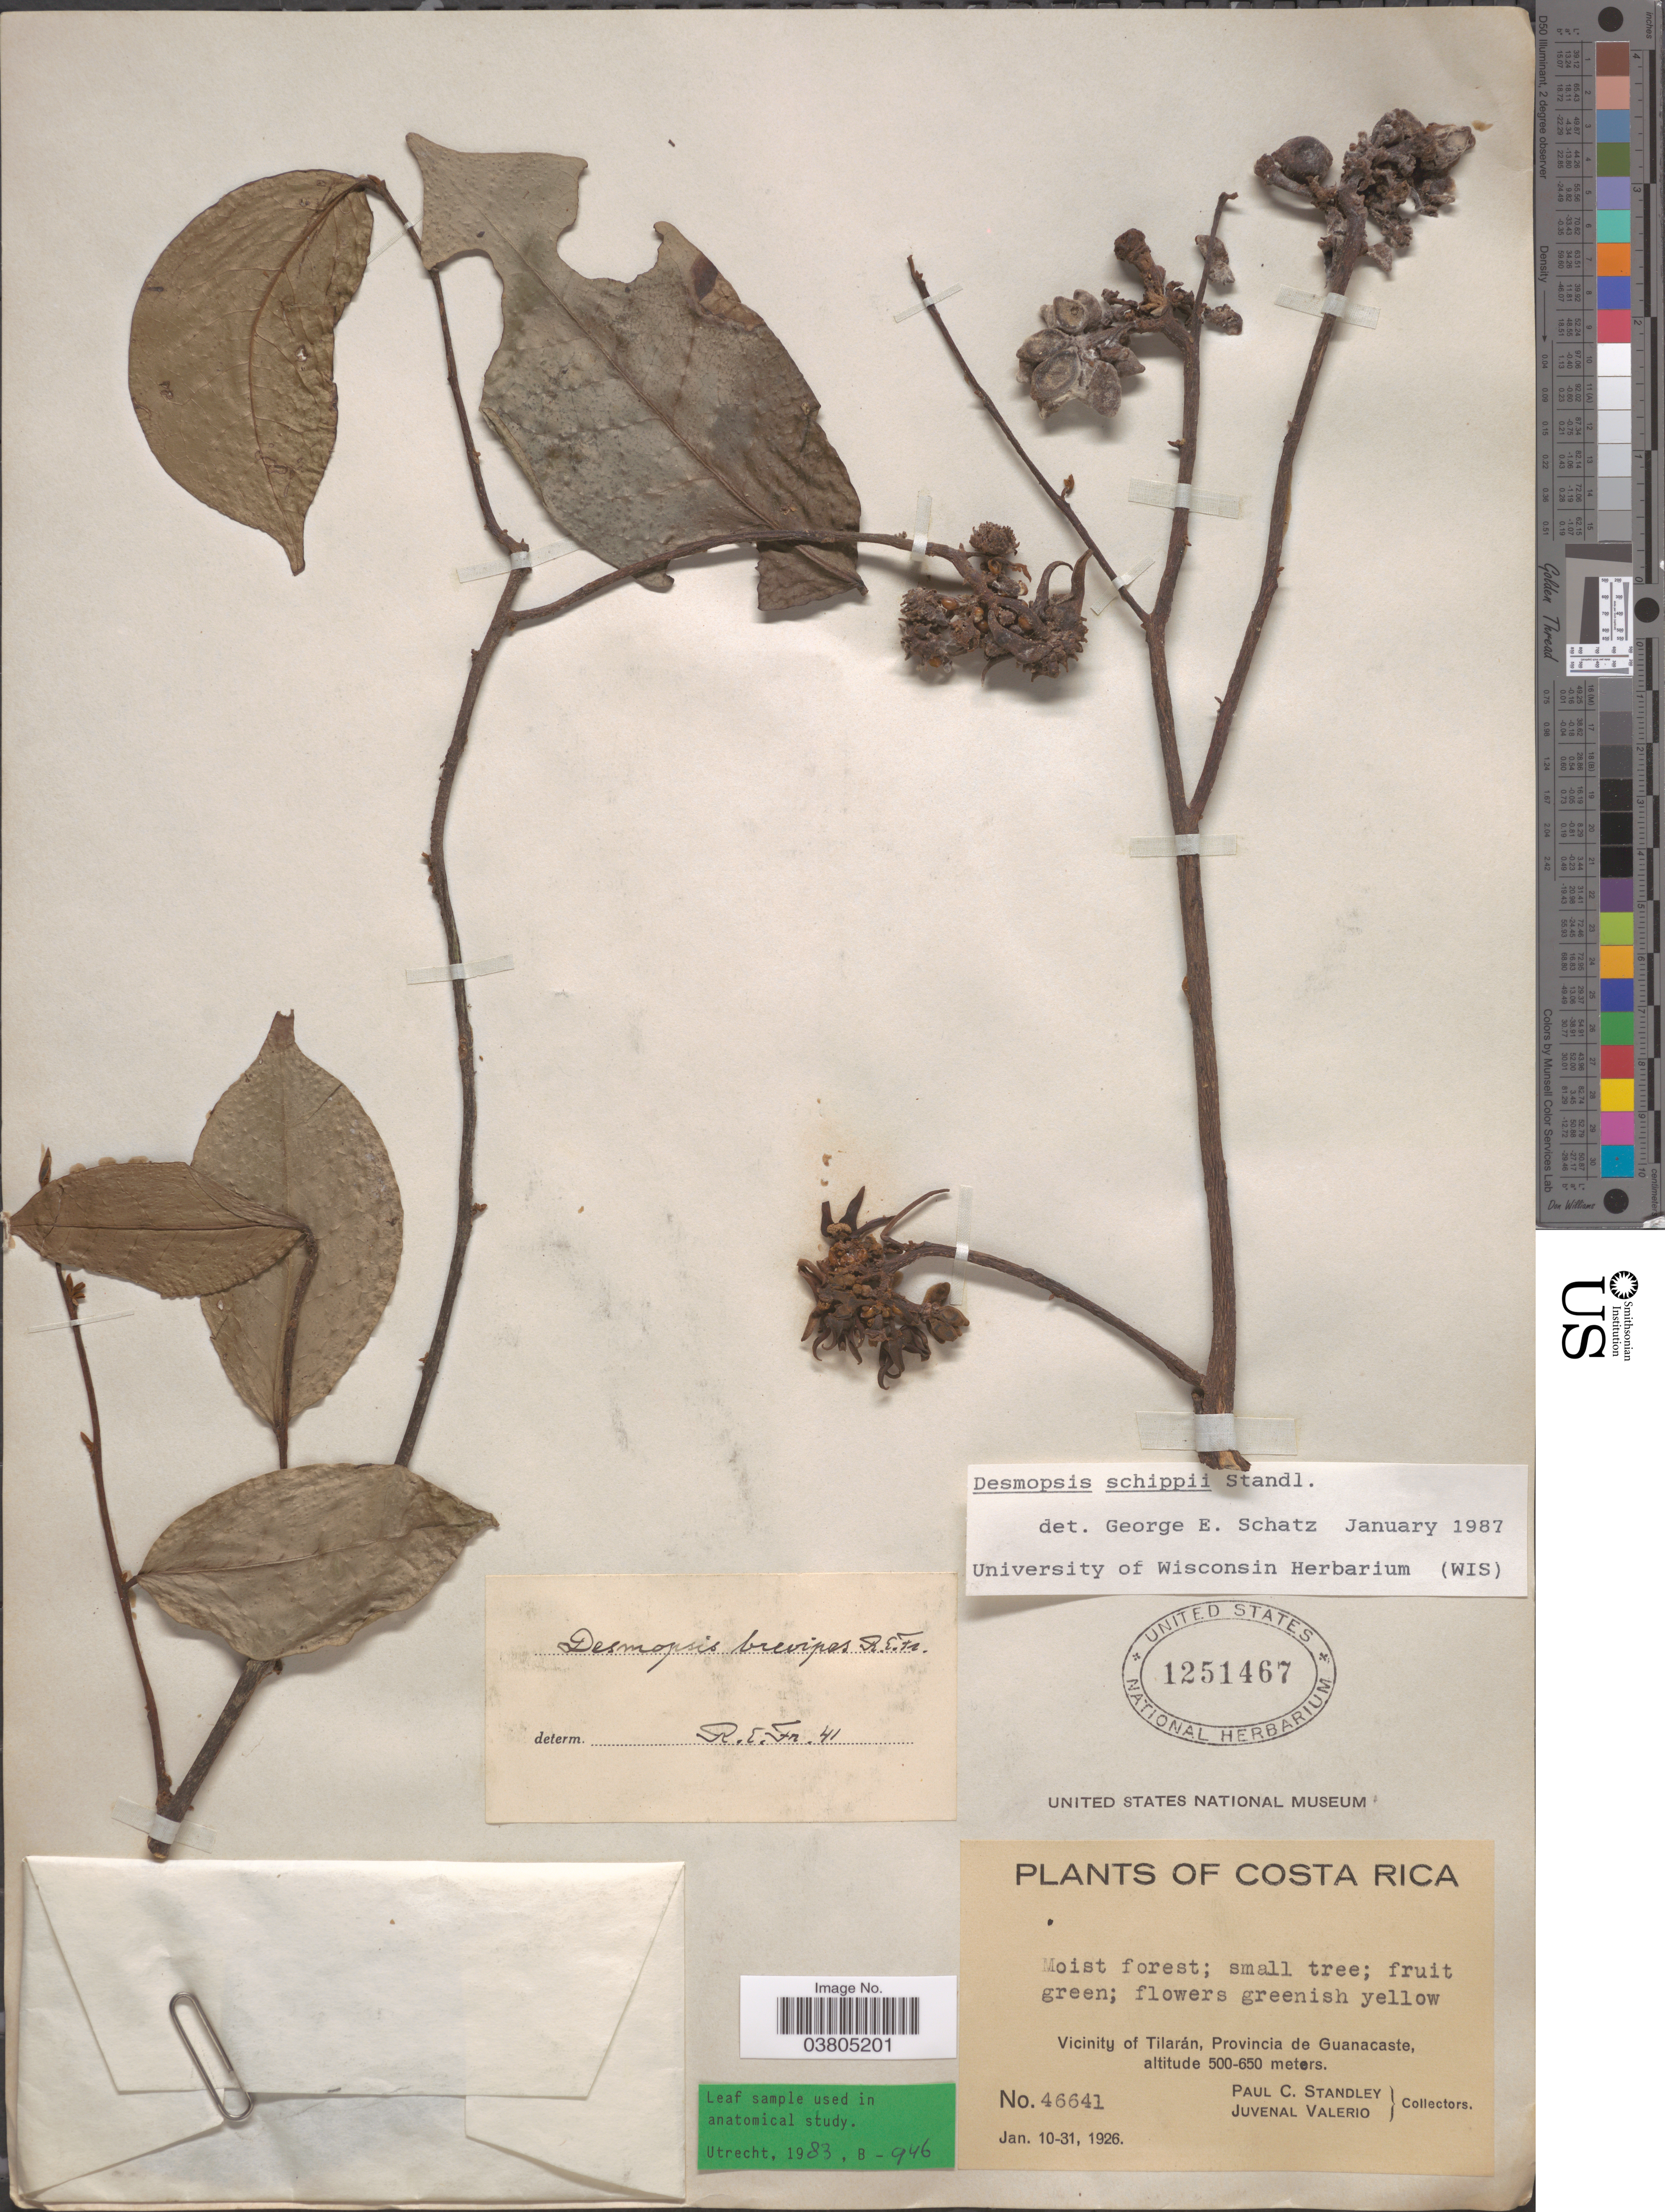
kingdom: Plantae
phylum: Tracheophyta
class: Magnoliopsida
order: Magnoliales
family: Annonaceae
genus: Desmopsis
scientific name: Desmopsis schippii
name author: Standl.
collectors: P. C. Standley & J. Valerio R.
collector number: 46641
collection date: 1926-01-10/1926-01-31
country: Costa Rica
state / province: Guanacaste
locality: Vicinity of Tilarán.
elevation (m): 500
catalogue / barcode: US 1251467